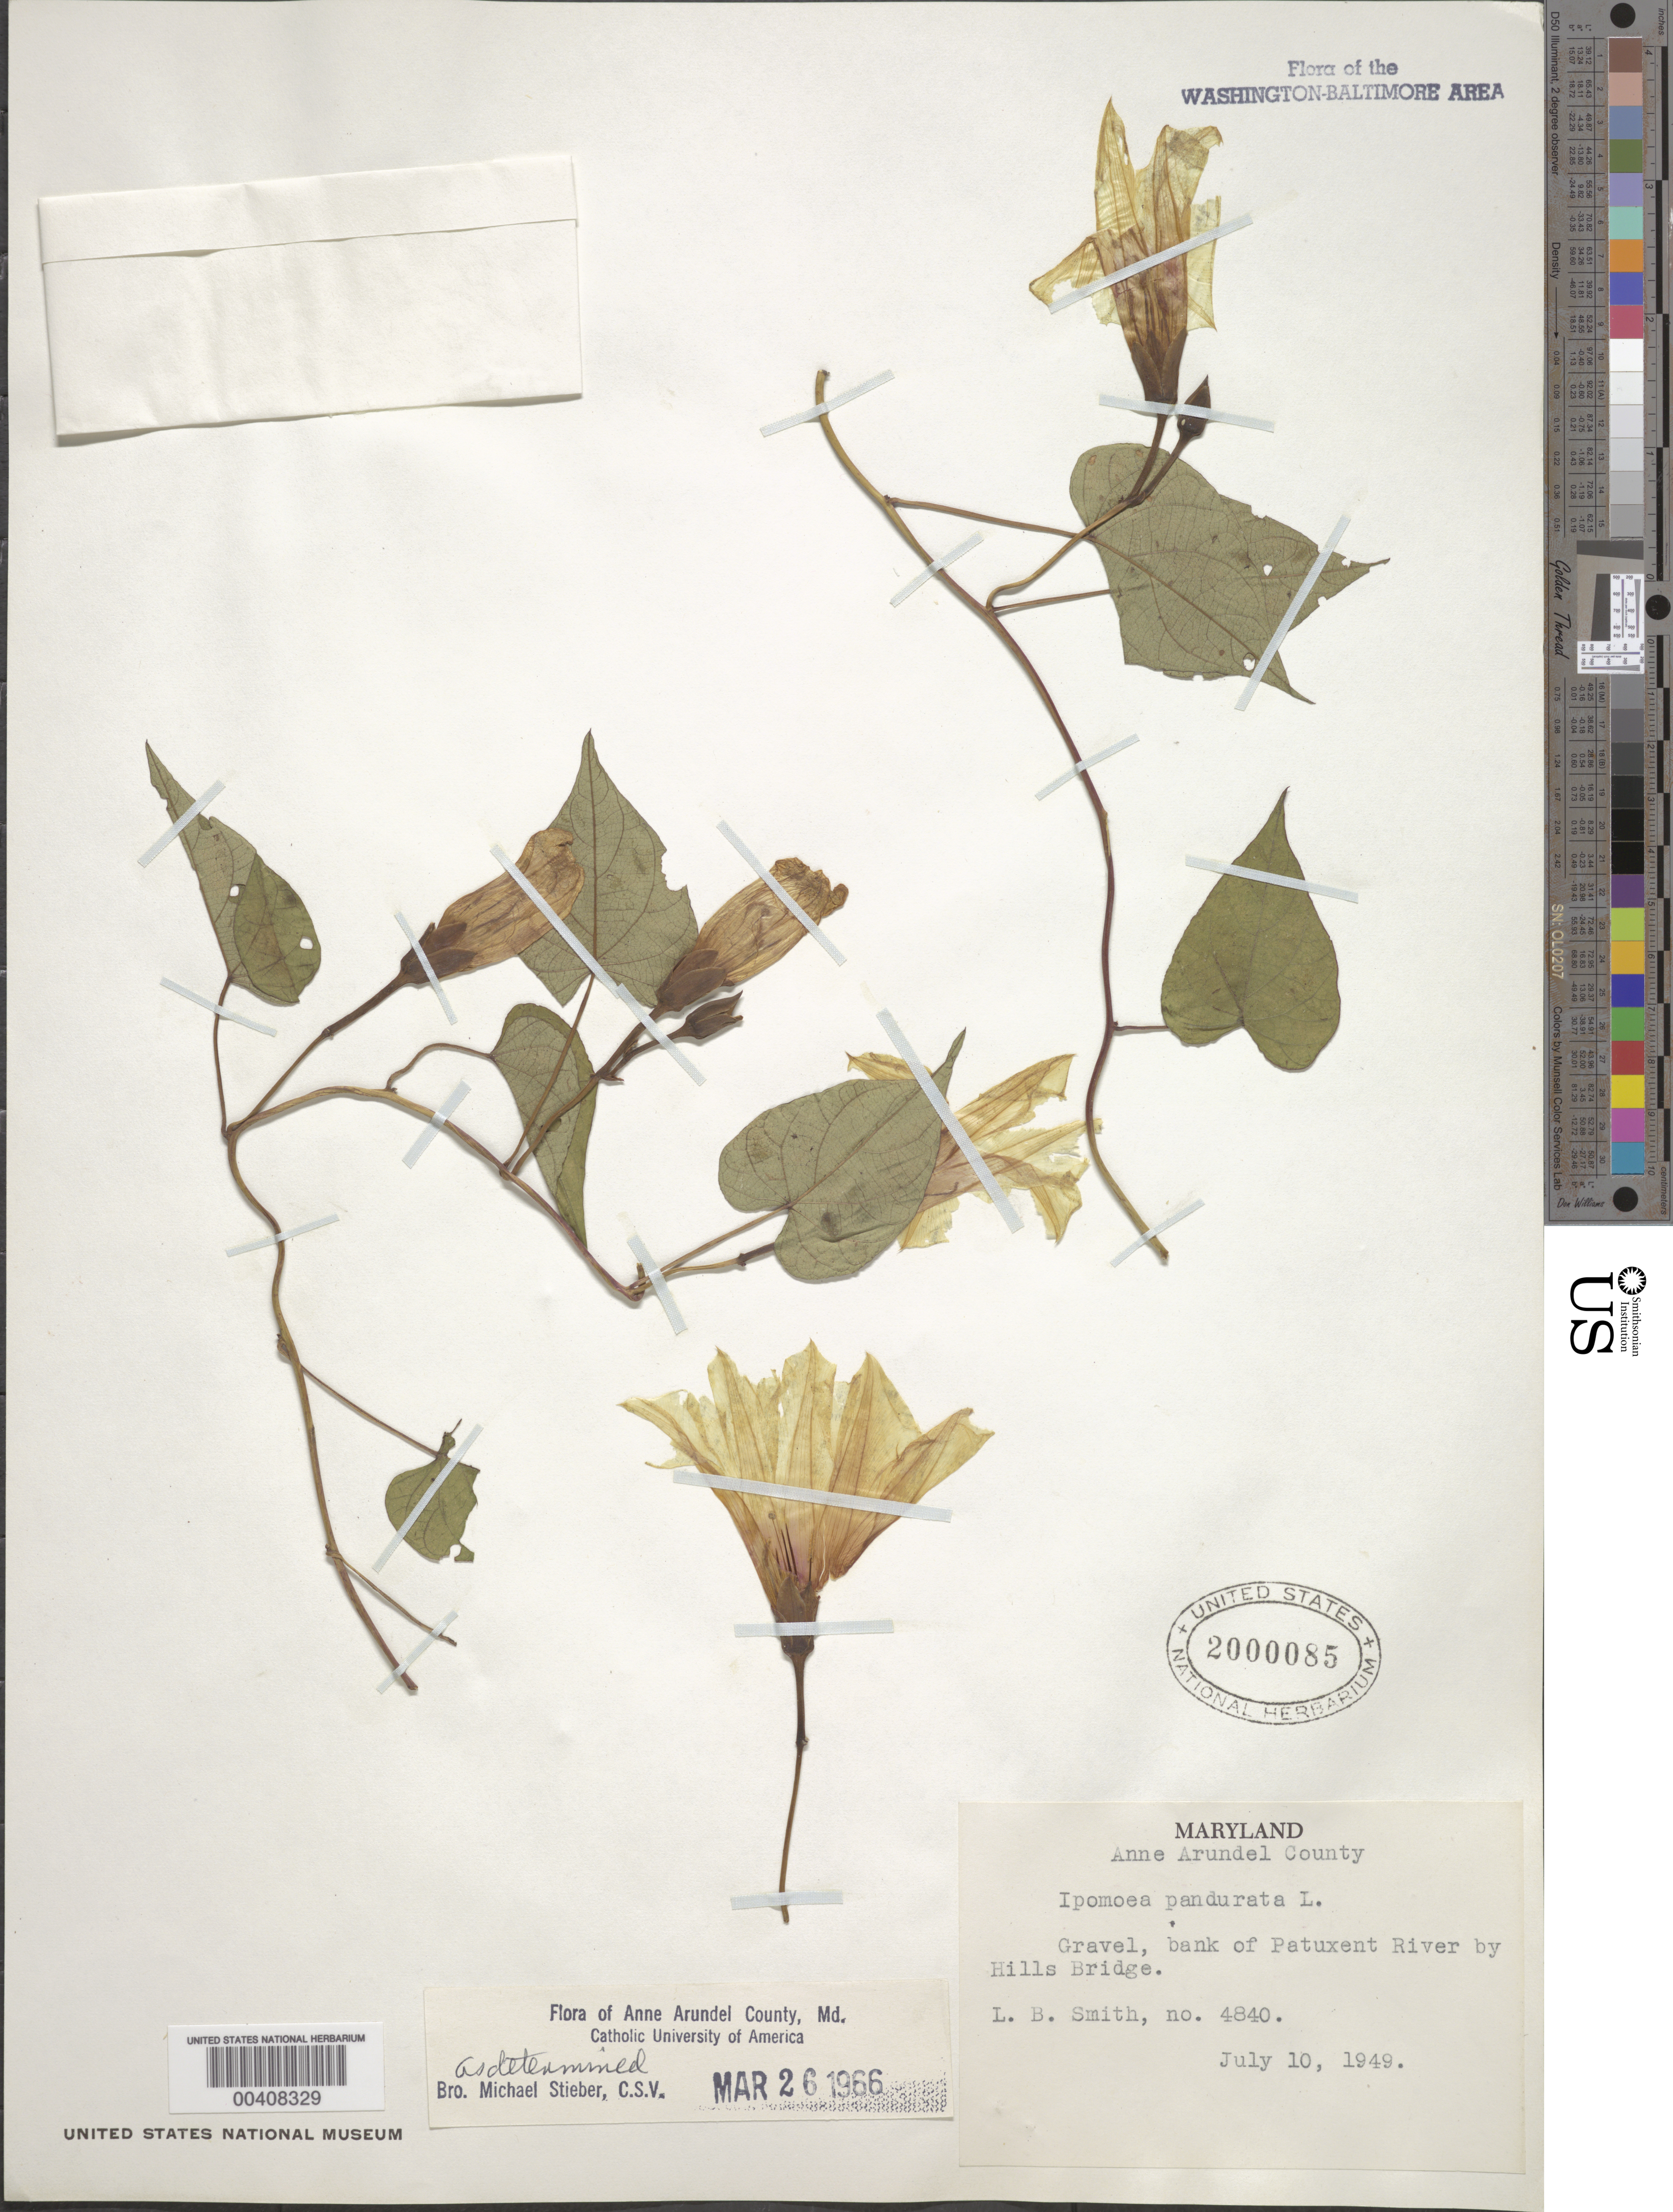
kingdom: Plantae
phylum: Tracheophyta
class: Magnoliopsida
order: Solanales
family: Convolvulaceae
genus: Ipomoea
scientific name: Ipomoea pandurata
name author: (L.) G. Mey.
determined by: Stieber, Bro. M.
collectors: L. Smith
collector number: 4840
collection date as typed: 10 Jul 1949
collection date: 1949-07-10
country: United States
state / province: Maryland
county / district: Anne Arundel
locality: Bank of Patuxent River by Hills Bridge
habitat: Gravel, bank of river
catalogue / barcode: US 2000085